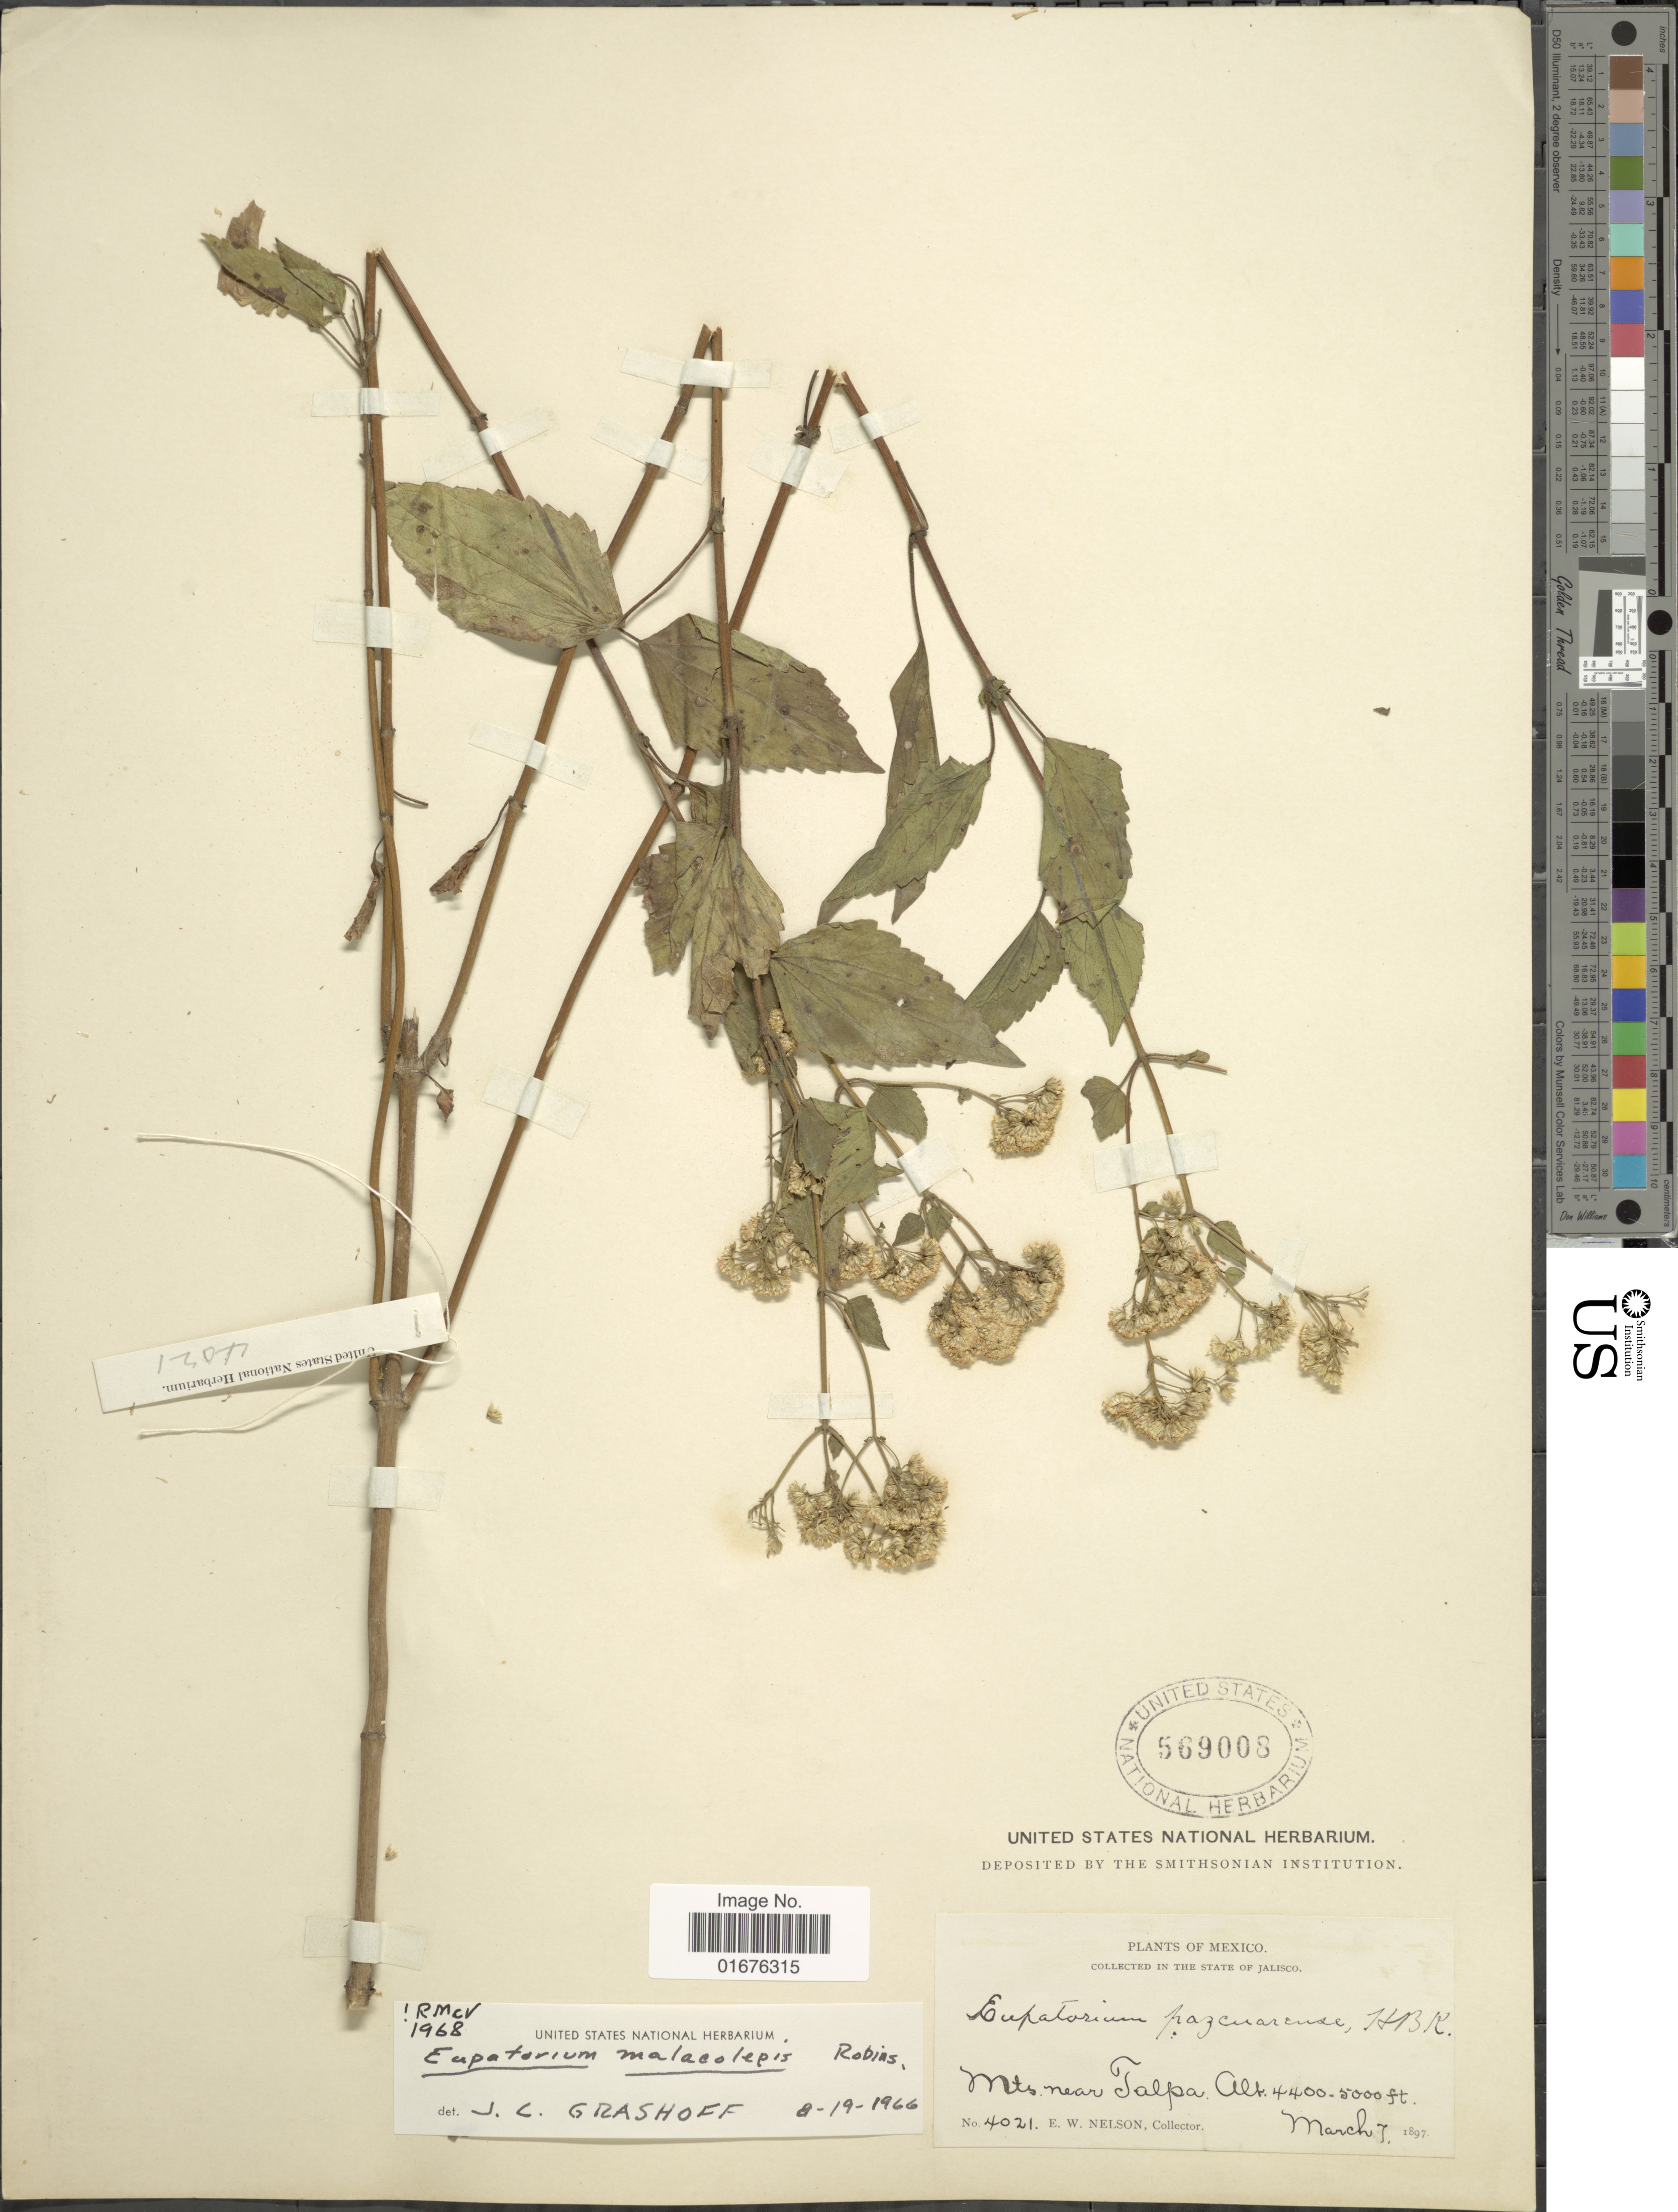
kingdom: Plantae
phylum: Tracheophyta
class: Magnoliopsida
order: Asterales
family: Asteraceae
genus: Ageratina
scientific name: Ageratina malacolepis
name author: (B.L. Rob.) R.M. King & H. Rob.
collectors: E. W. Nelson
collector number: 4021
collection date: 1897-03-07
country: Mexico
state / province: Jalisco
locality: Mts. near Talpa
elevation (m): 1341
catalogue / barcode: US 569008